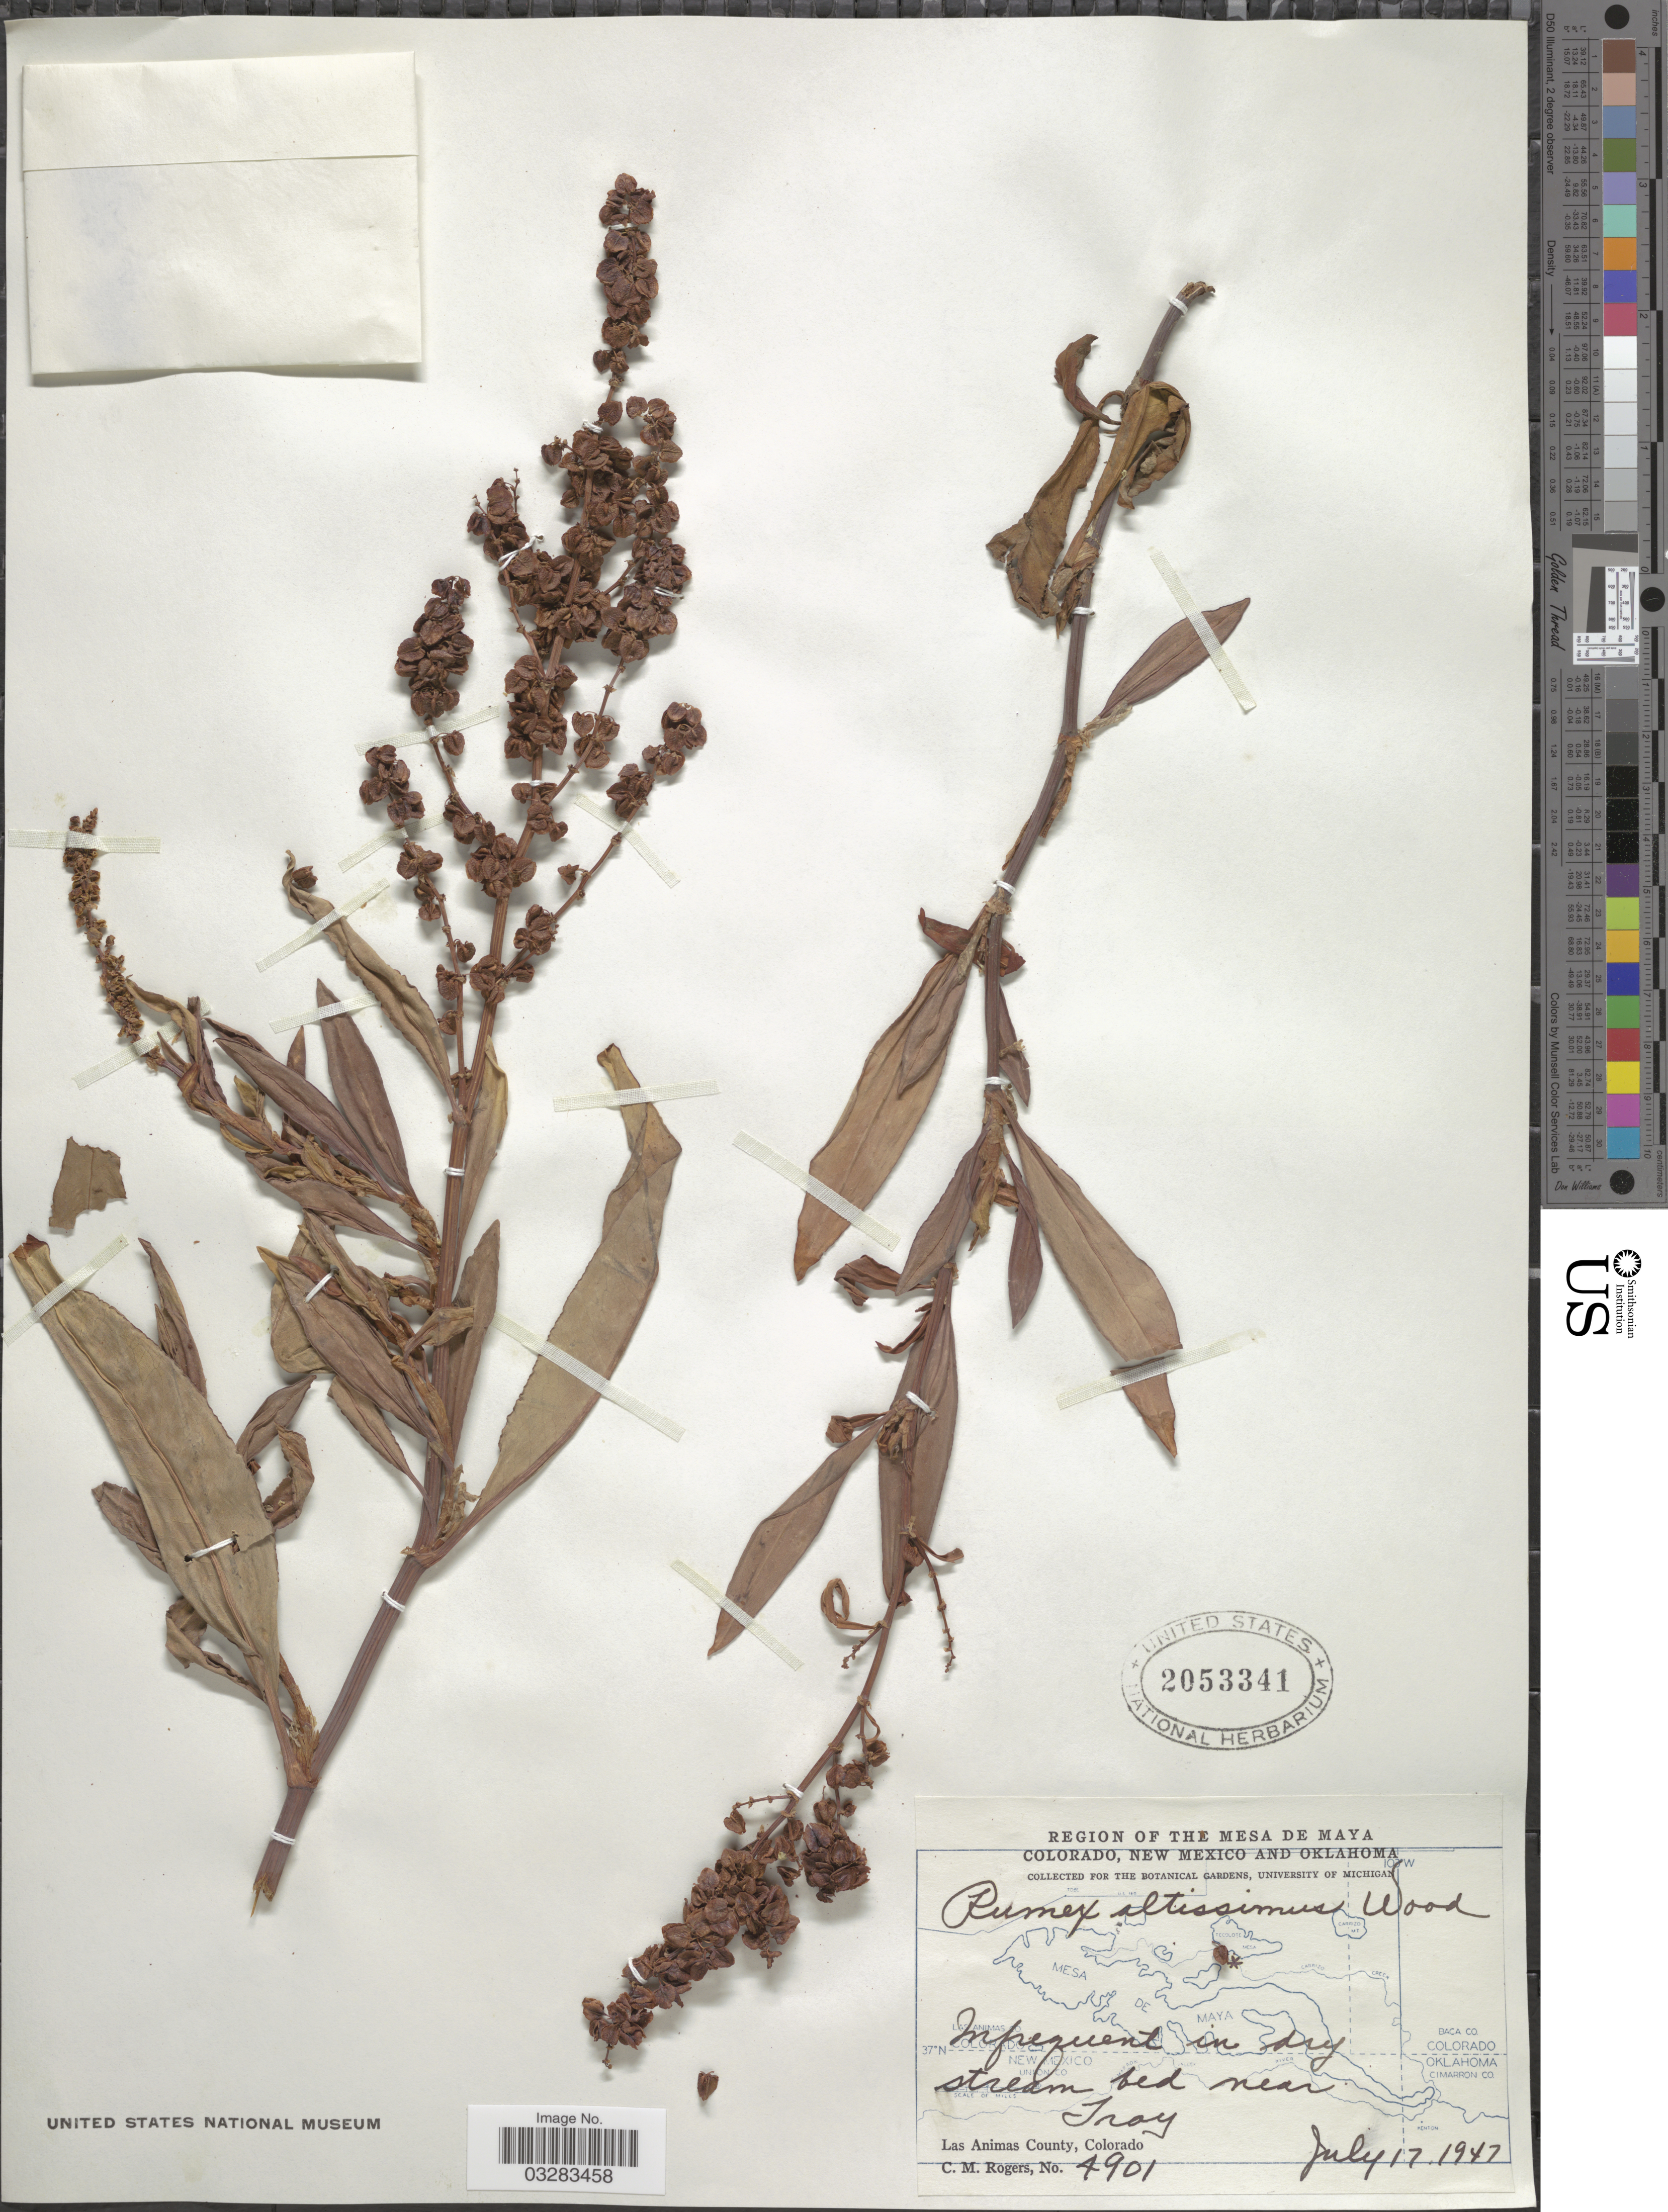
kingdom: Plantae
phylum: Tracheophyta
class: Magnoliopsida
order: Caryophyllales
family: Polygonaceae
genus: Rumex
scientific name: Rumex altissimus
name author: Alph. Wood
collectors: C. M. Rogers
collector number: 4901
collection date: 1947-07-17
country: United States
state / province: Colorado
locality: Region of the Mesa de Maya. Infrequent in dry stream bed near Troy. Las Animas County.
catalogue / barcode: US 2053341